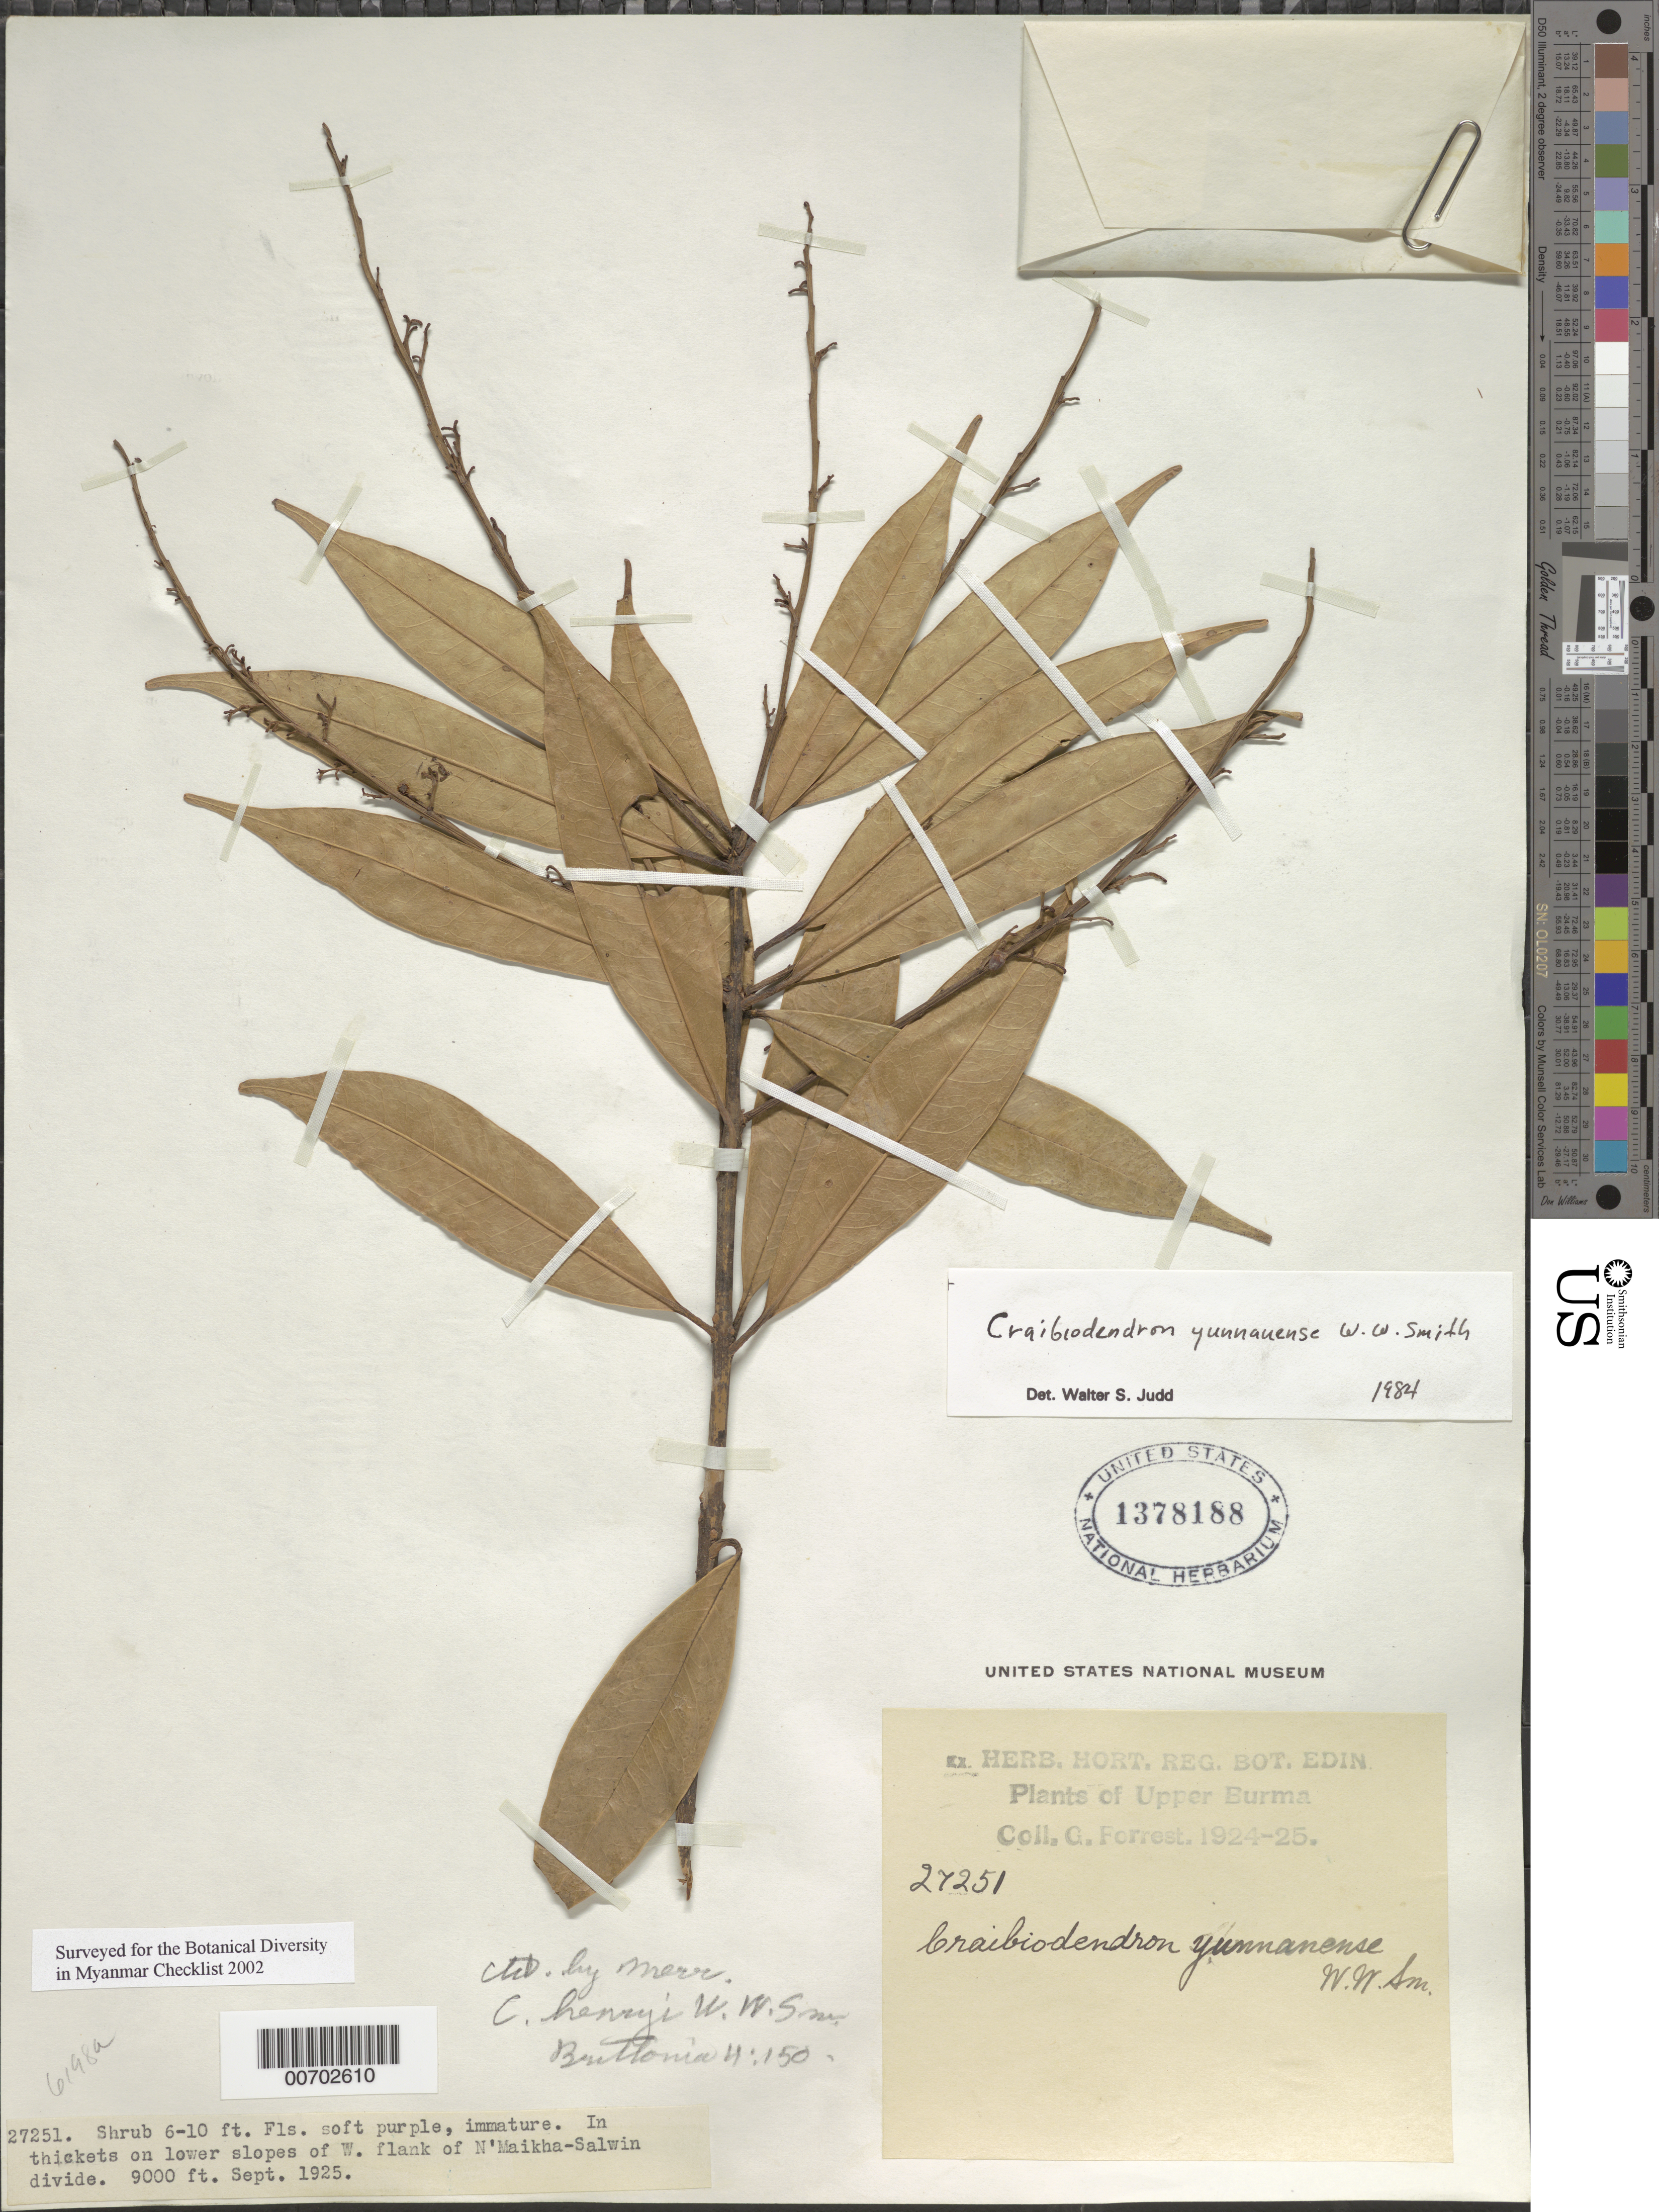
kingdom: Plantae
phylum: Tracheophyta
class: Magnoliopsida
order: Ericales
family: Ericaceae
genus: Craibiodendron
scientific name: Craibiodendron yunnanense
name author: W.W. Sm.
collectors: G. Forrest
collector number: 27251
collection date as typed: Sep 1925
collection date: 1925-09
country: Myanmar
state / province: Kachin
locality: N'Maikha-Salwin Divide, W flank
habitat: Thickets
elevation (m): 2743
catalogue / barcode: US 1378188